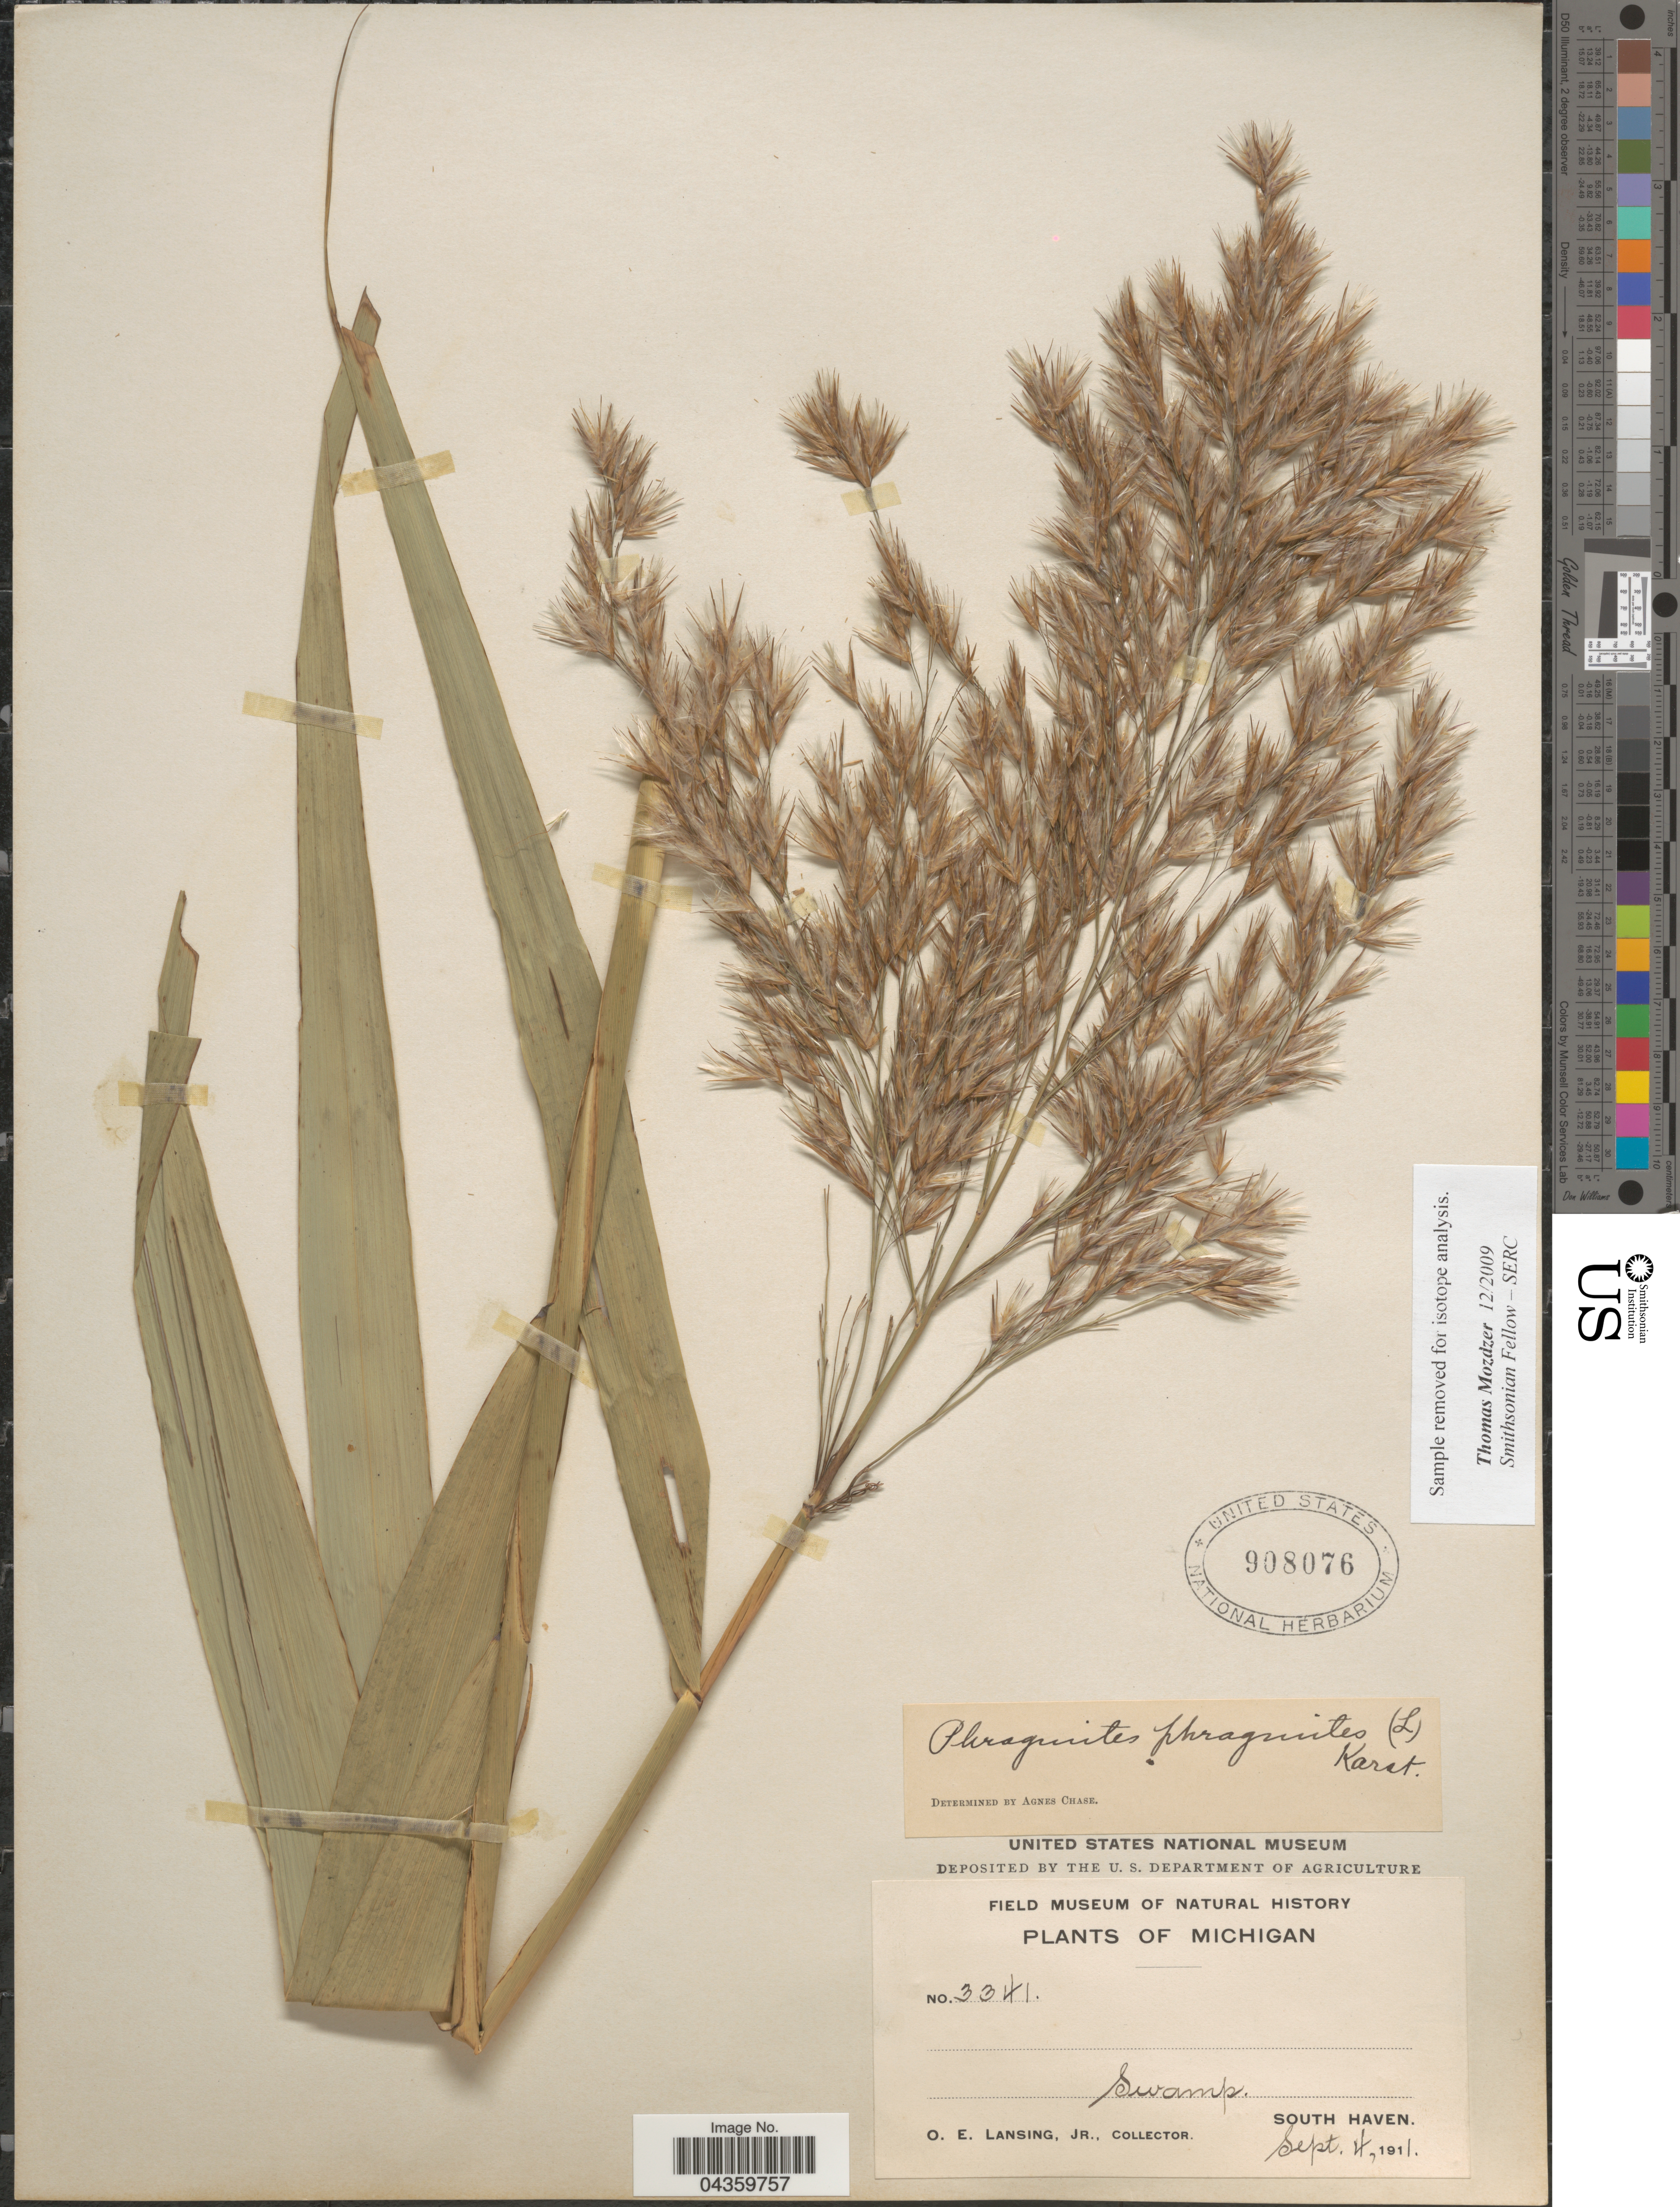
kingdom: Plantae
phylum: Tracheophyta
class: Liliopsida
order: Poales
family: Poaceae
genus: Phragmites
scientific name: Phragmites australis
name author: (Cav.) Trin. ex Steud.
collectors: O. Lansing Jr.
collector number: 3341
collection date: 1911-09-04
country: United States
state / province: Michigan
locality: Swamp. South Haven.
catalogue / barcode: US 908076